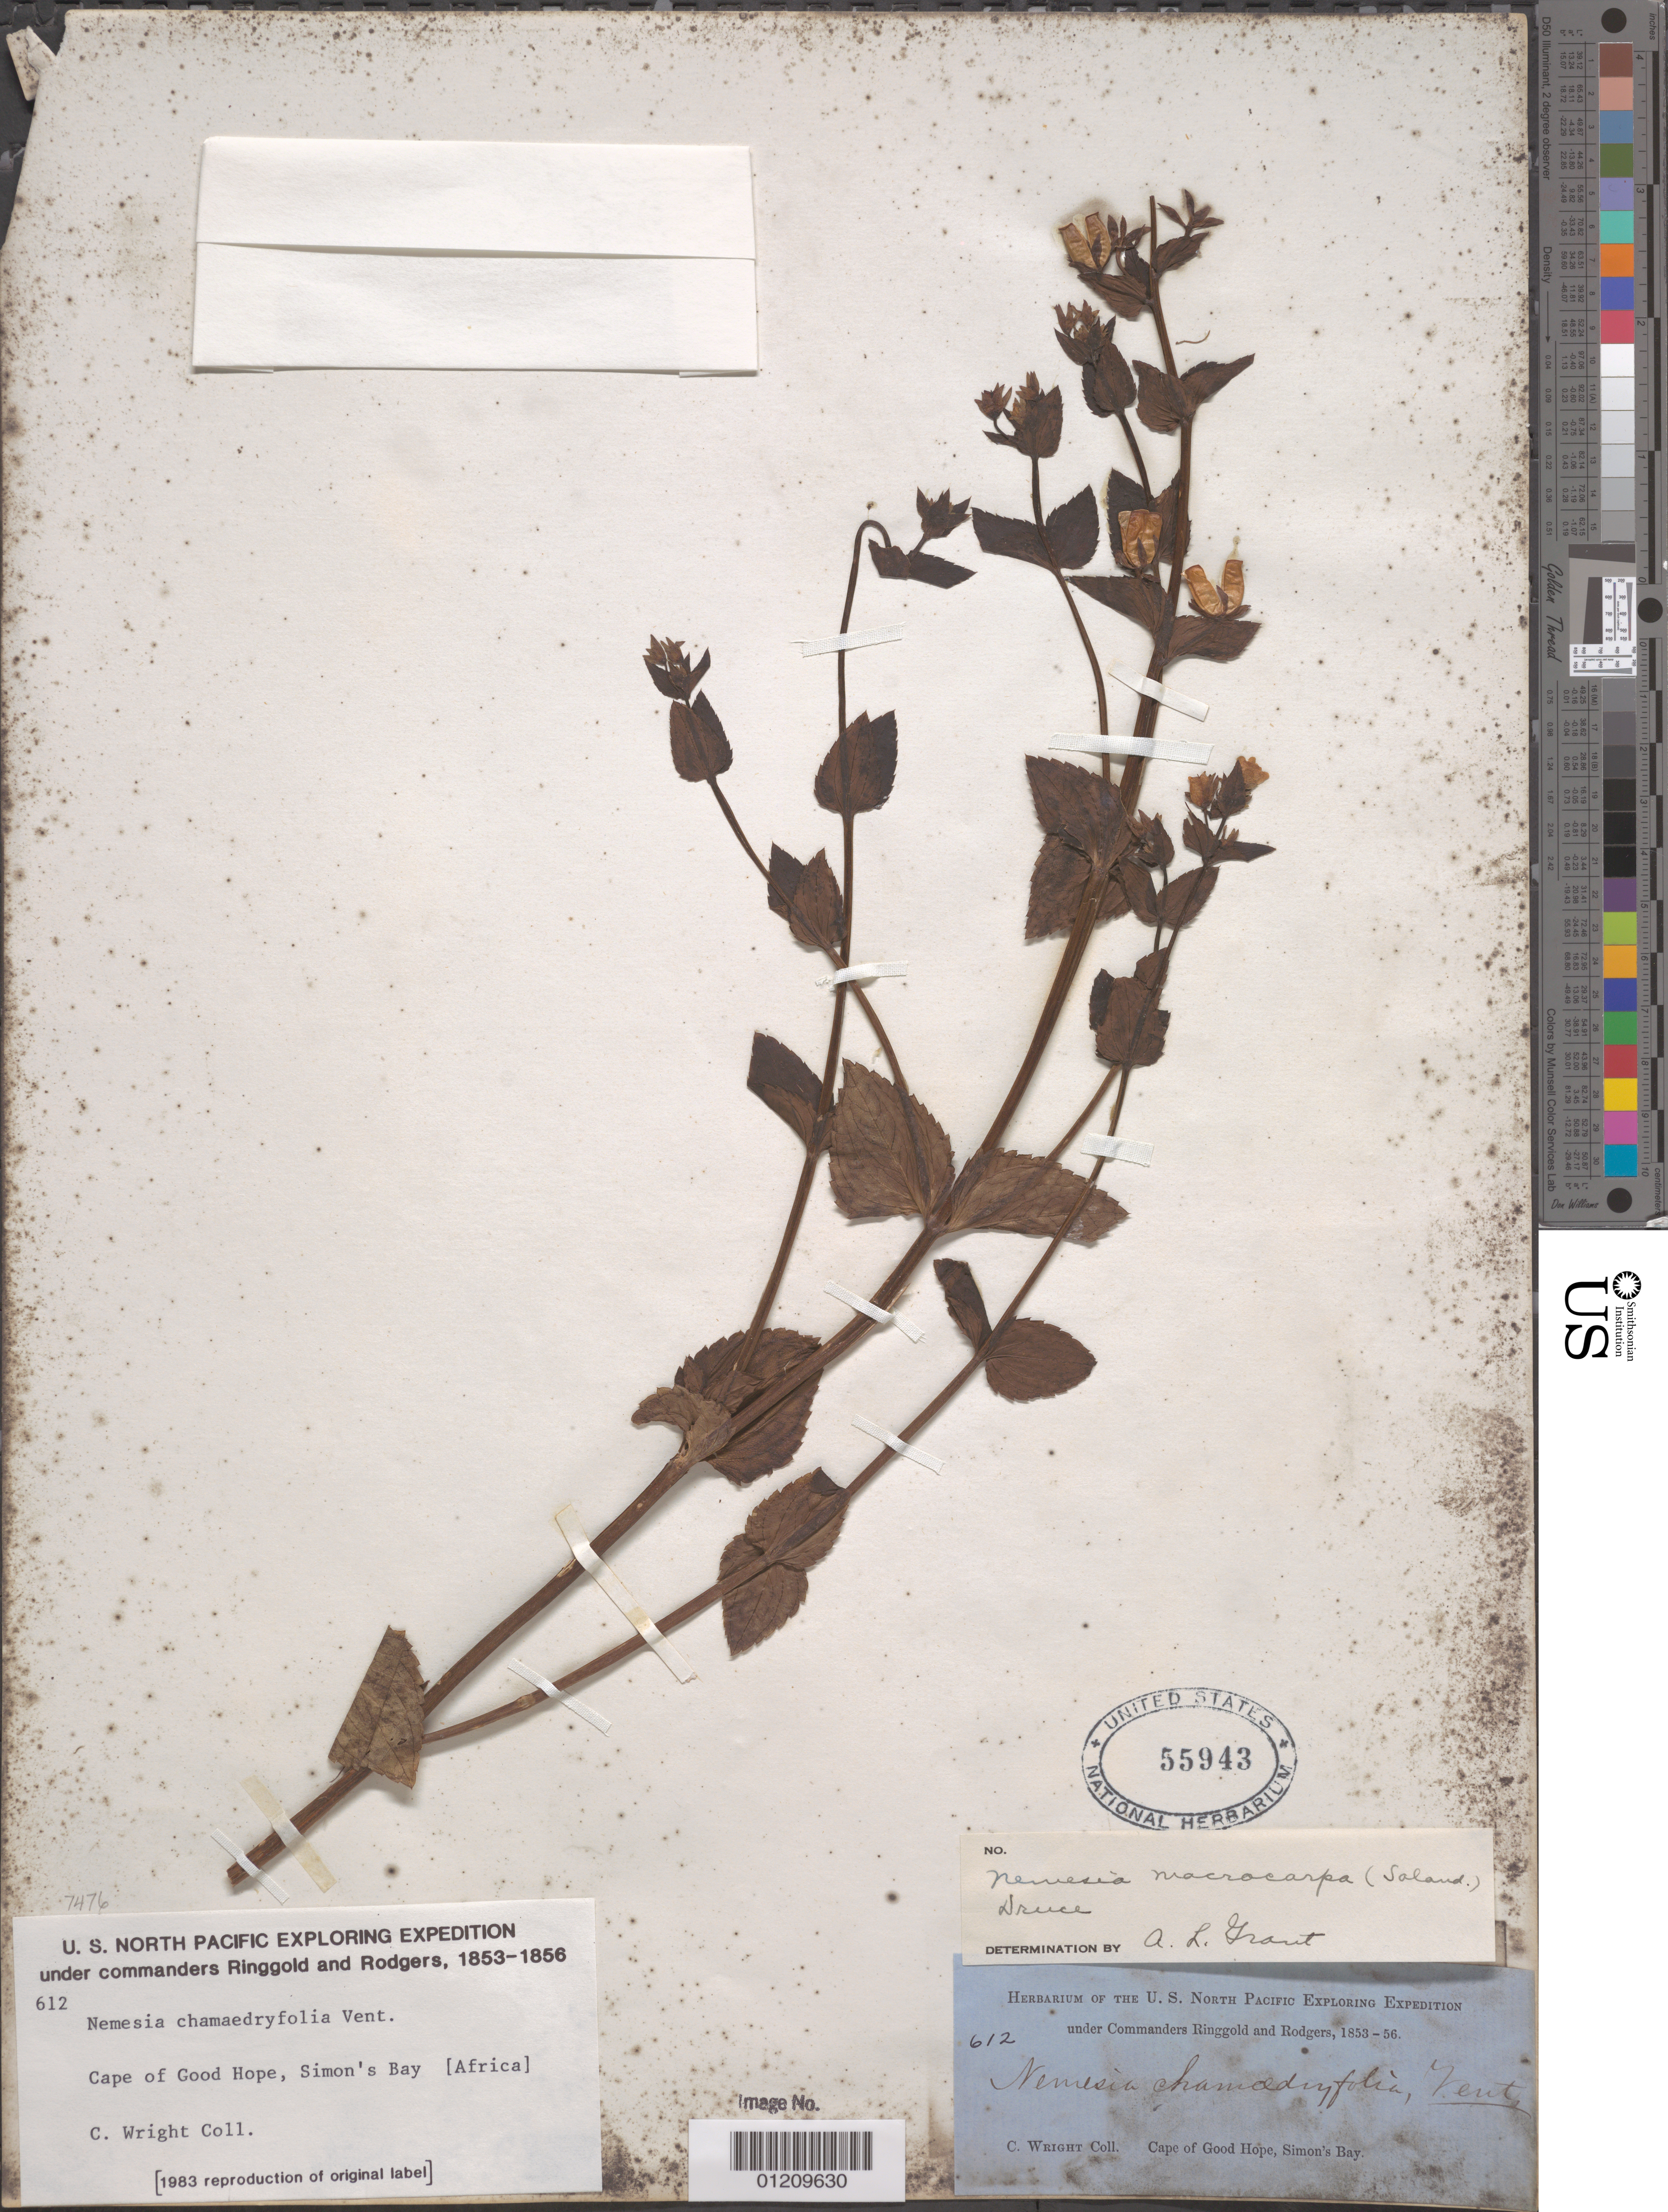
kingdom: Plantae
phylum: Tracheophyta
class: Magnoliopsida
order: Lamiales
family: Scrophulariaceae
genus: Nemesia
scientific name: Nemesia chamaedrifolia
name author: Vent.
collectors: C. Wright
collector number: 612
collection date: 1853/1856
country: South Africa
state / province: Western Cape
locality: Cape of Good Hope, Simon's Bay.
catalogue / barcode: US 55943